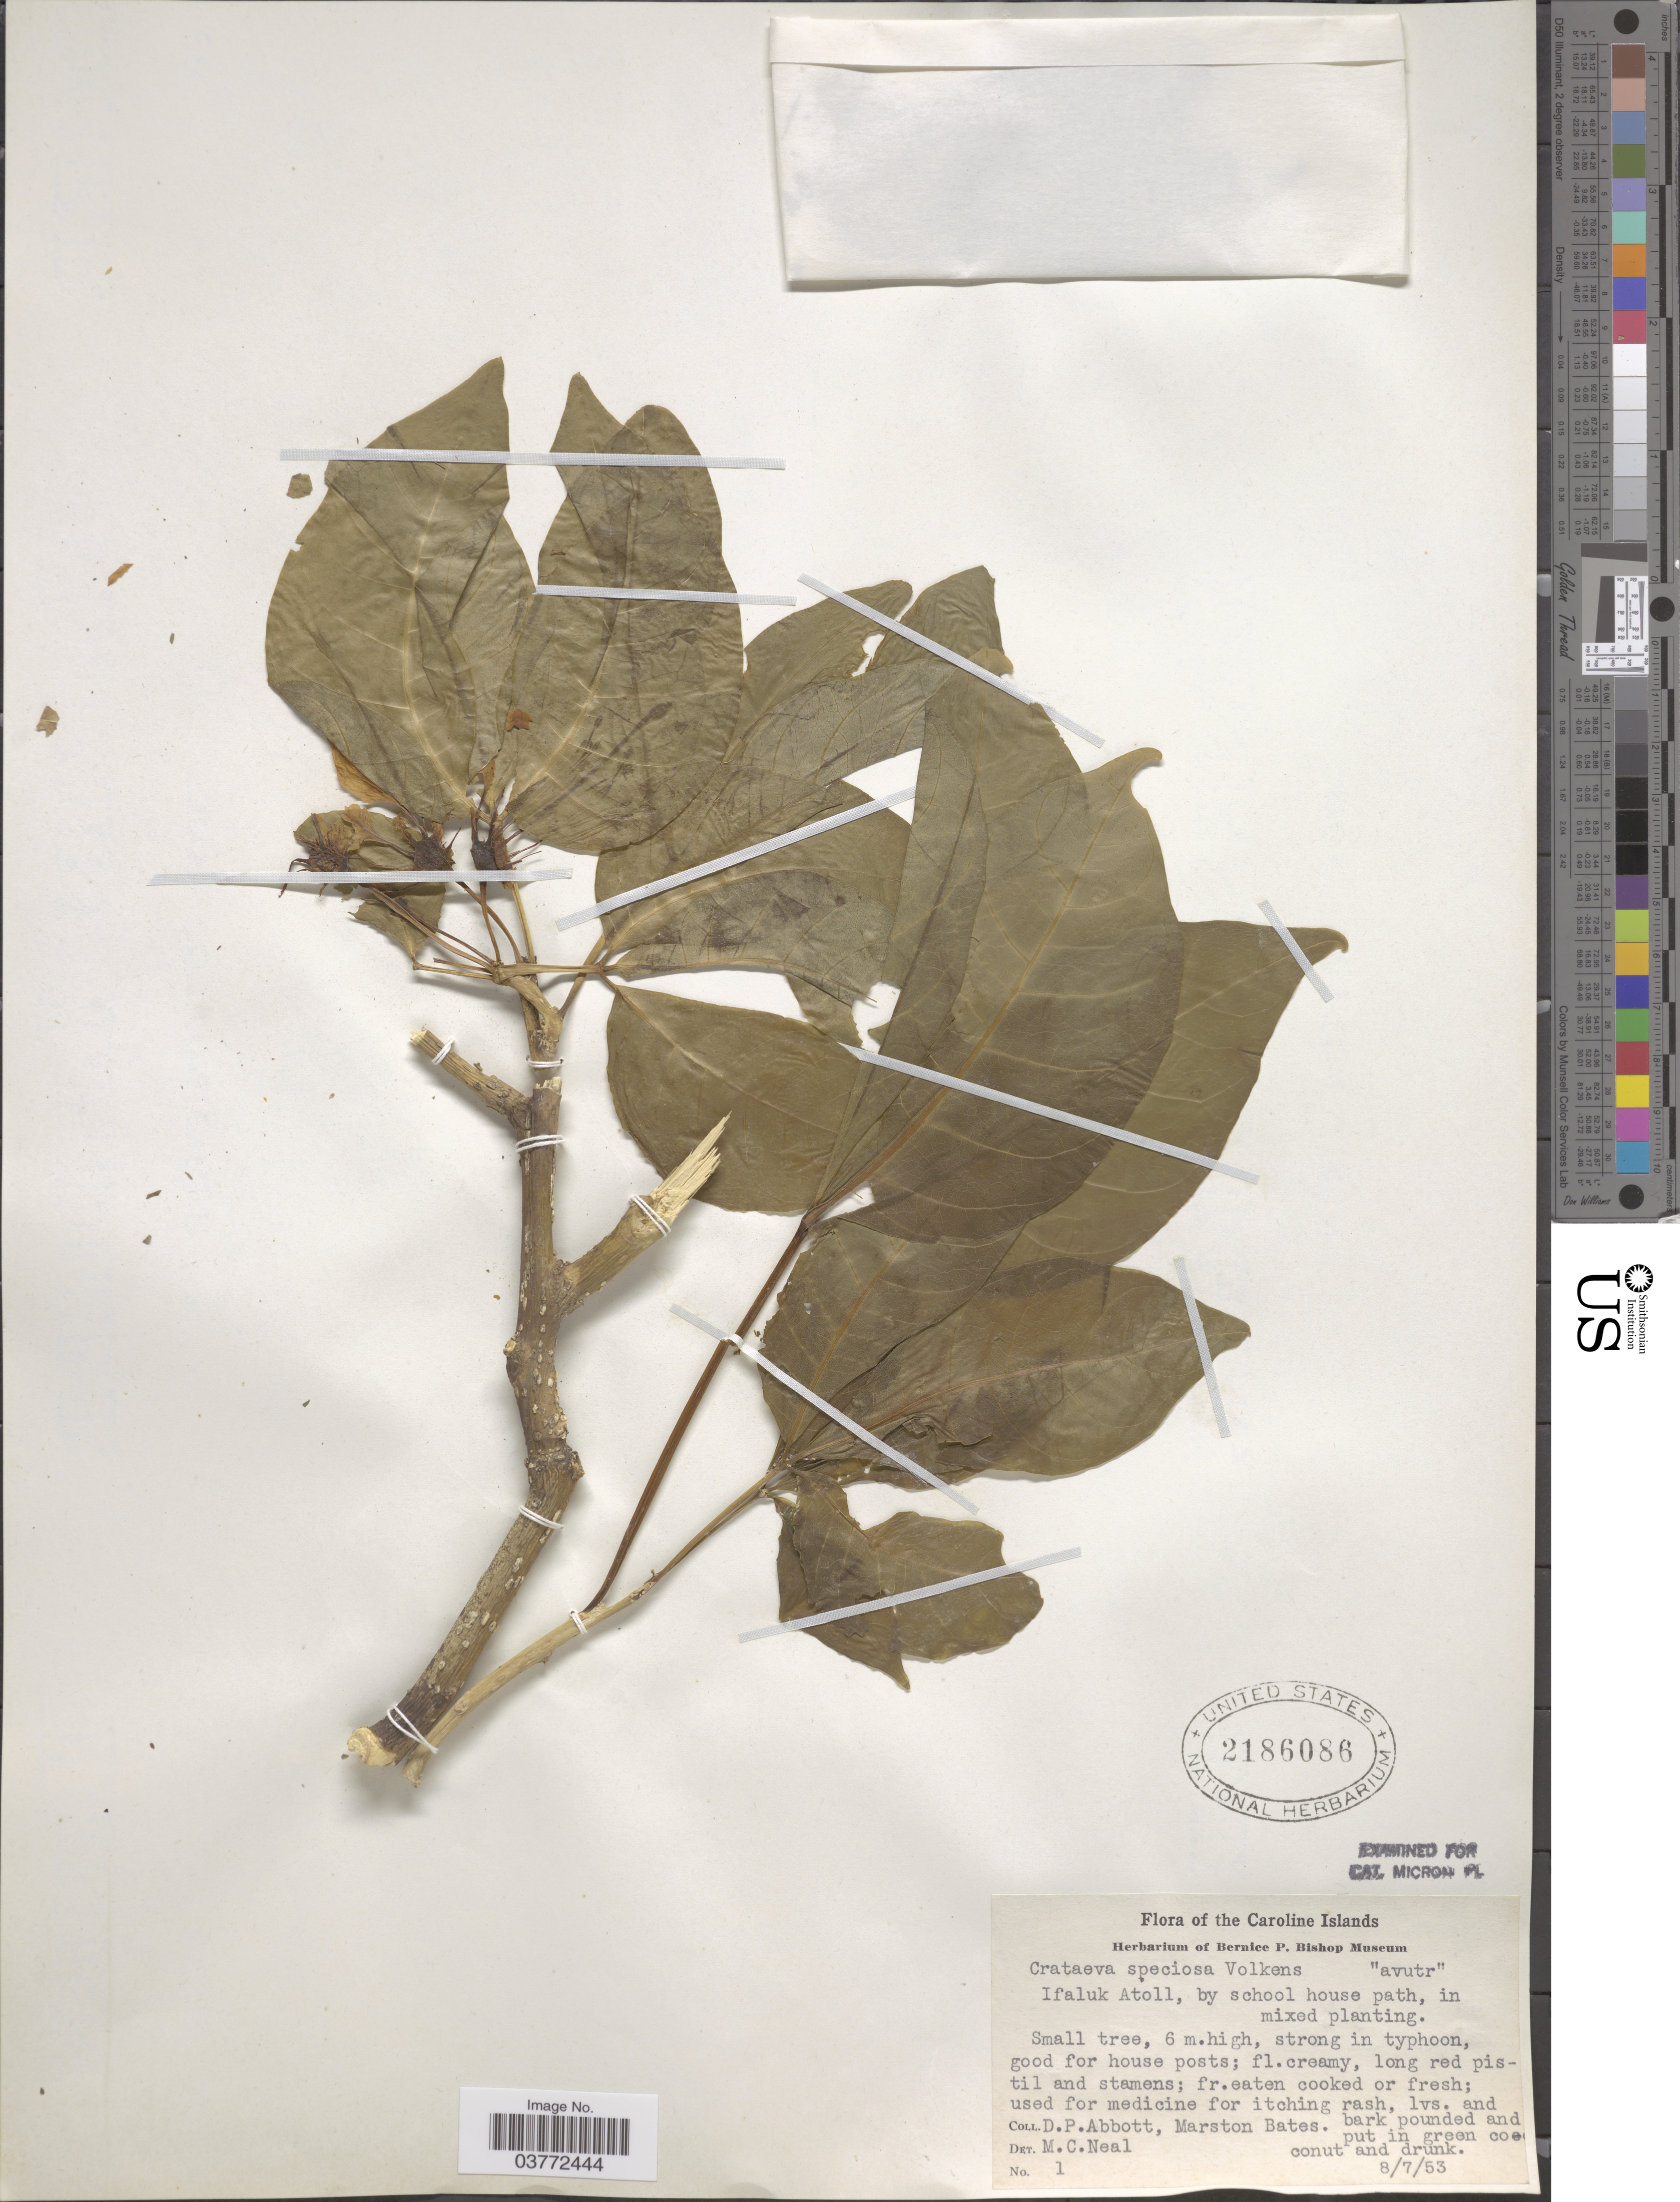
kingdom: Plantae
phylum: Tracheophyta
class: Magnoliopsida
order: Brassicales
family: Capparaceae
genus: Crateva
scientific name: Crateva speciosa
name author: Volkens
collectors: D. P. Abbott & M. Bates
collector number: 1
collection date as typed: Transcribed d/m/y: 8/7/53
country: Micronesia, Federated States of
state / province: Yap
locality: The Caroline Islands. Ifaluk Atoll, by school house path.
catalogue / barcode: US 2186086